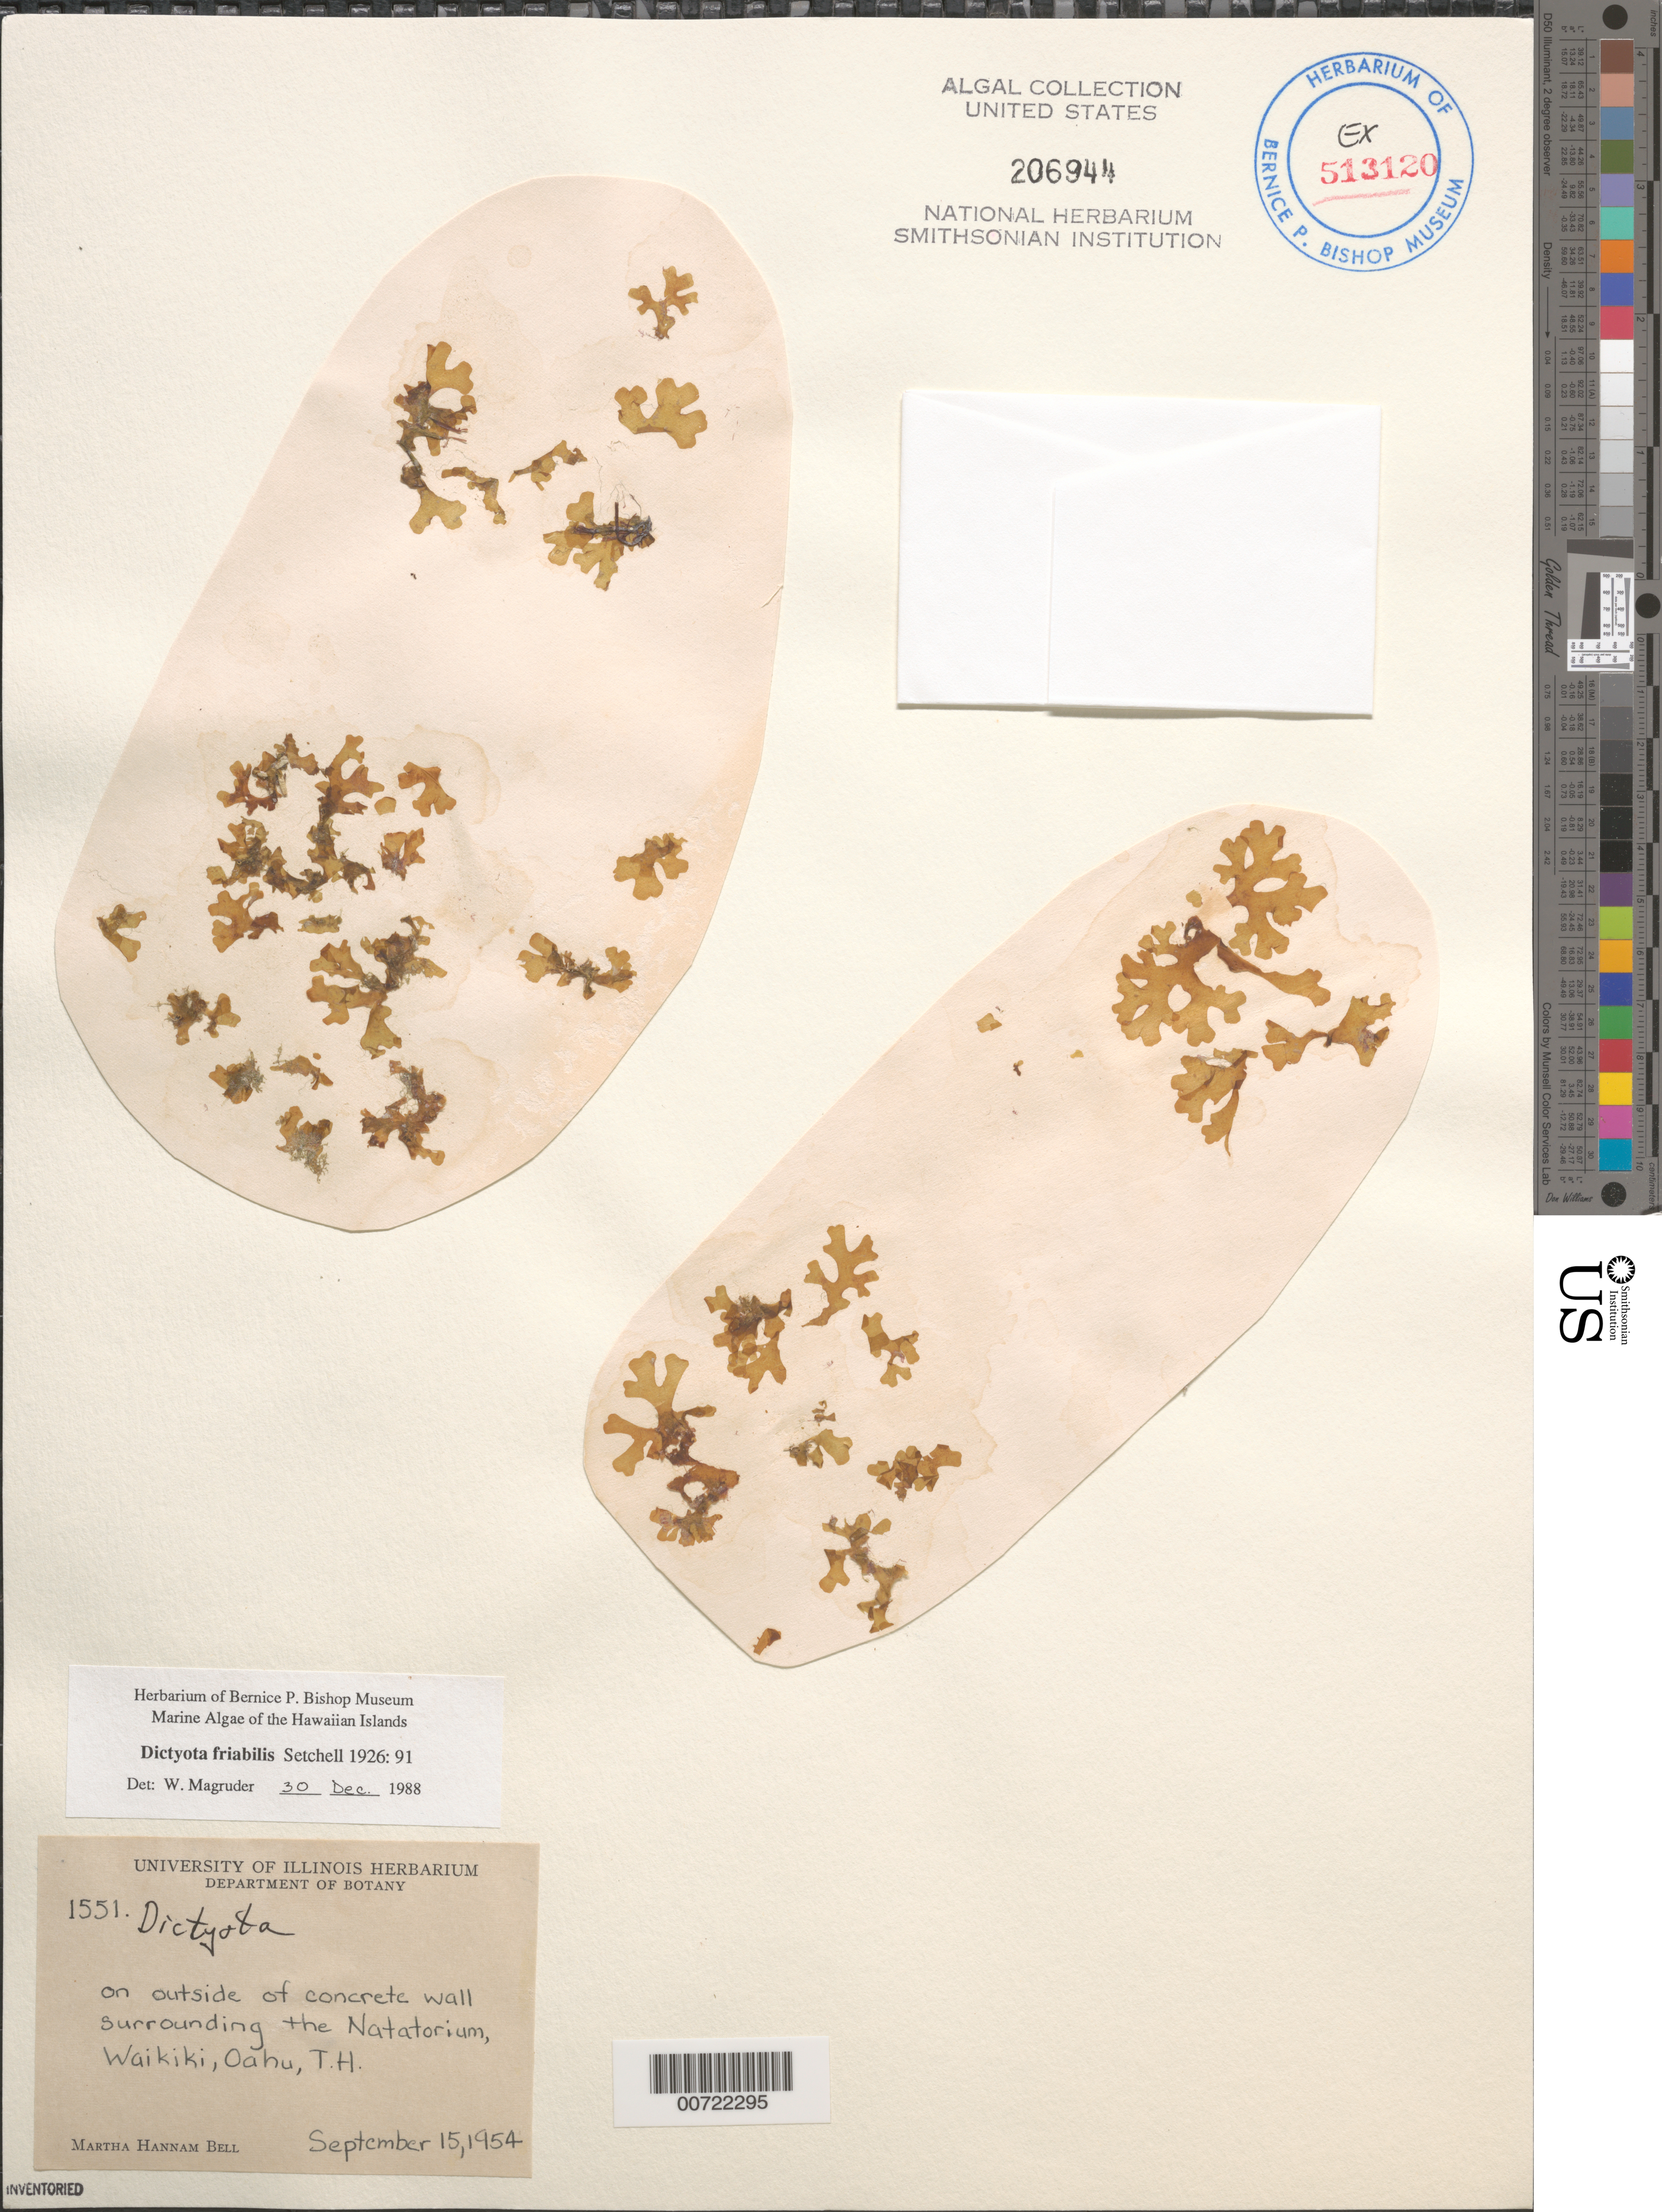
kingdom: Chromista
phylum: Ochrophyta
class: Phaeophyceae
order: Dictyotales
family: Dictyotaceae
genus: Dictyota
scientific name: Dictyota friabilis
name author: Setch.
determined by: Magruder, W. H.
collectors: M. H. Bell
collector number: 1551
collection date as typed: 15 Sep 1954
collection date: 1954-09-15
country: United States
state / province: Hawaii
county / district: Honolulu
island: Oahu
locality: Waikiki, Natatorium wall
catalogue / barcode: US 206944